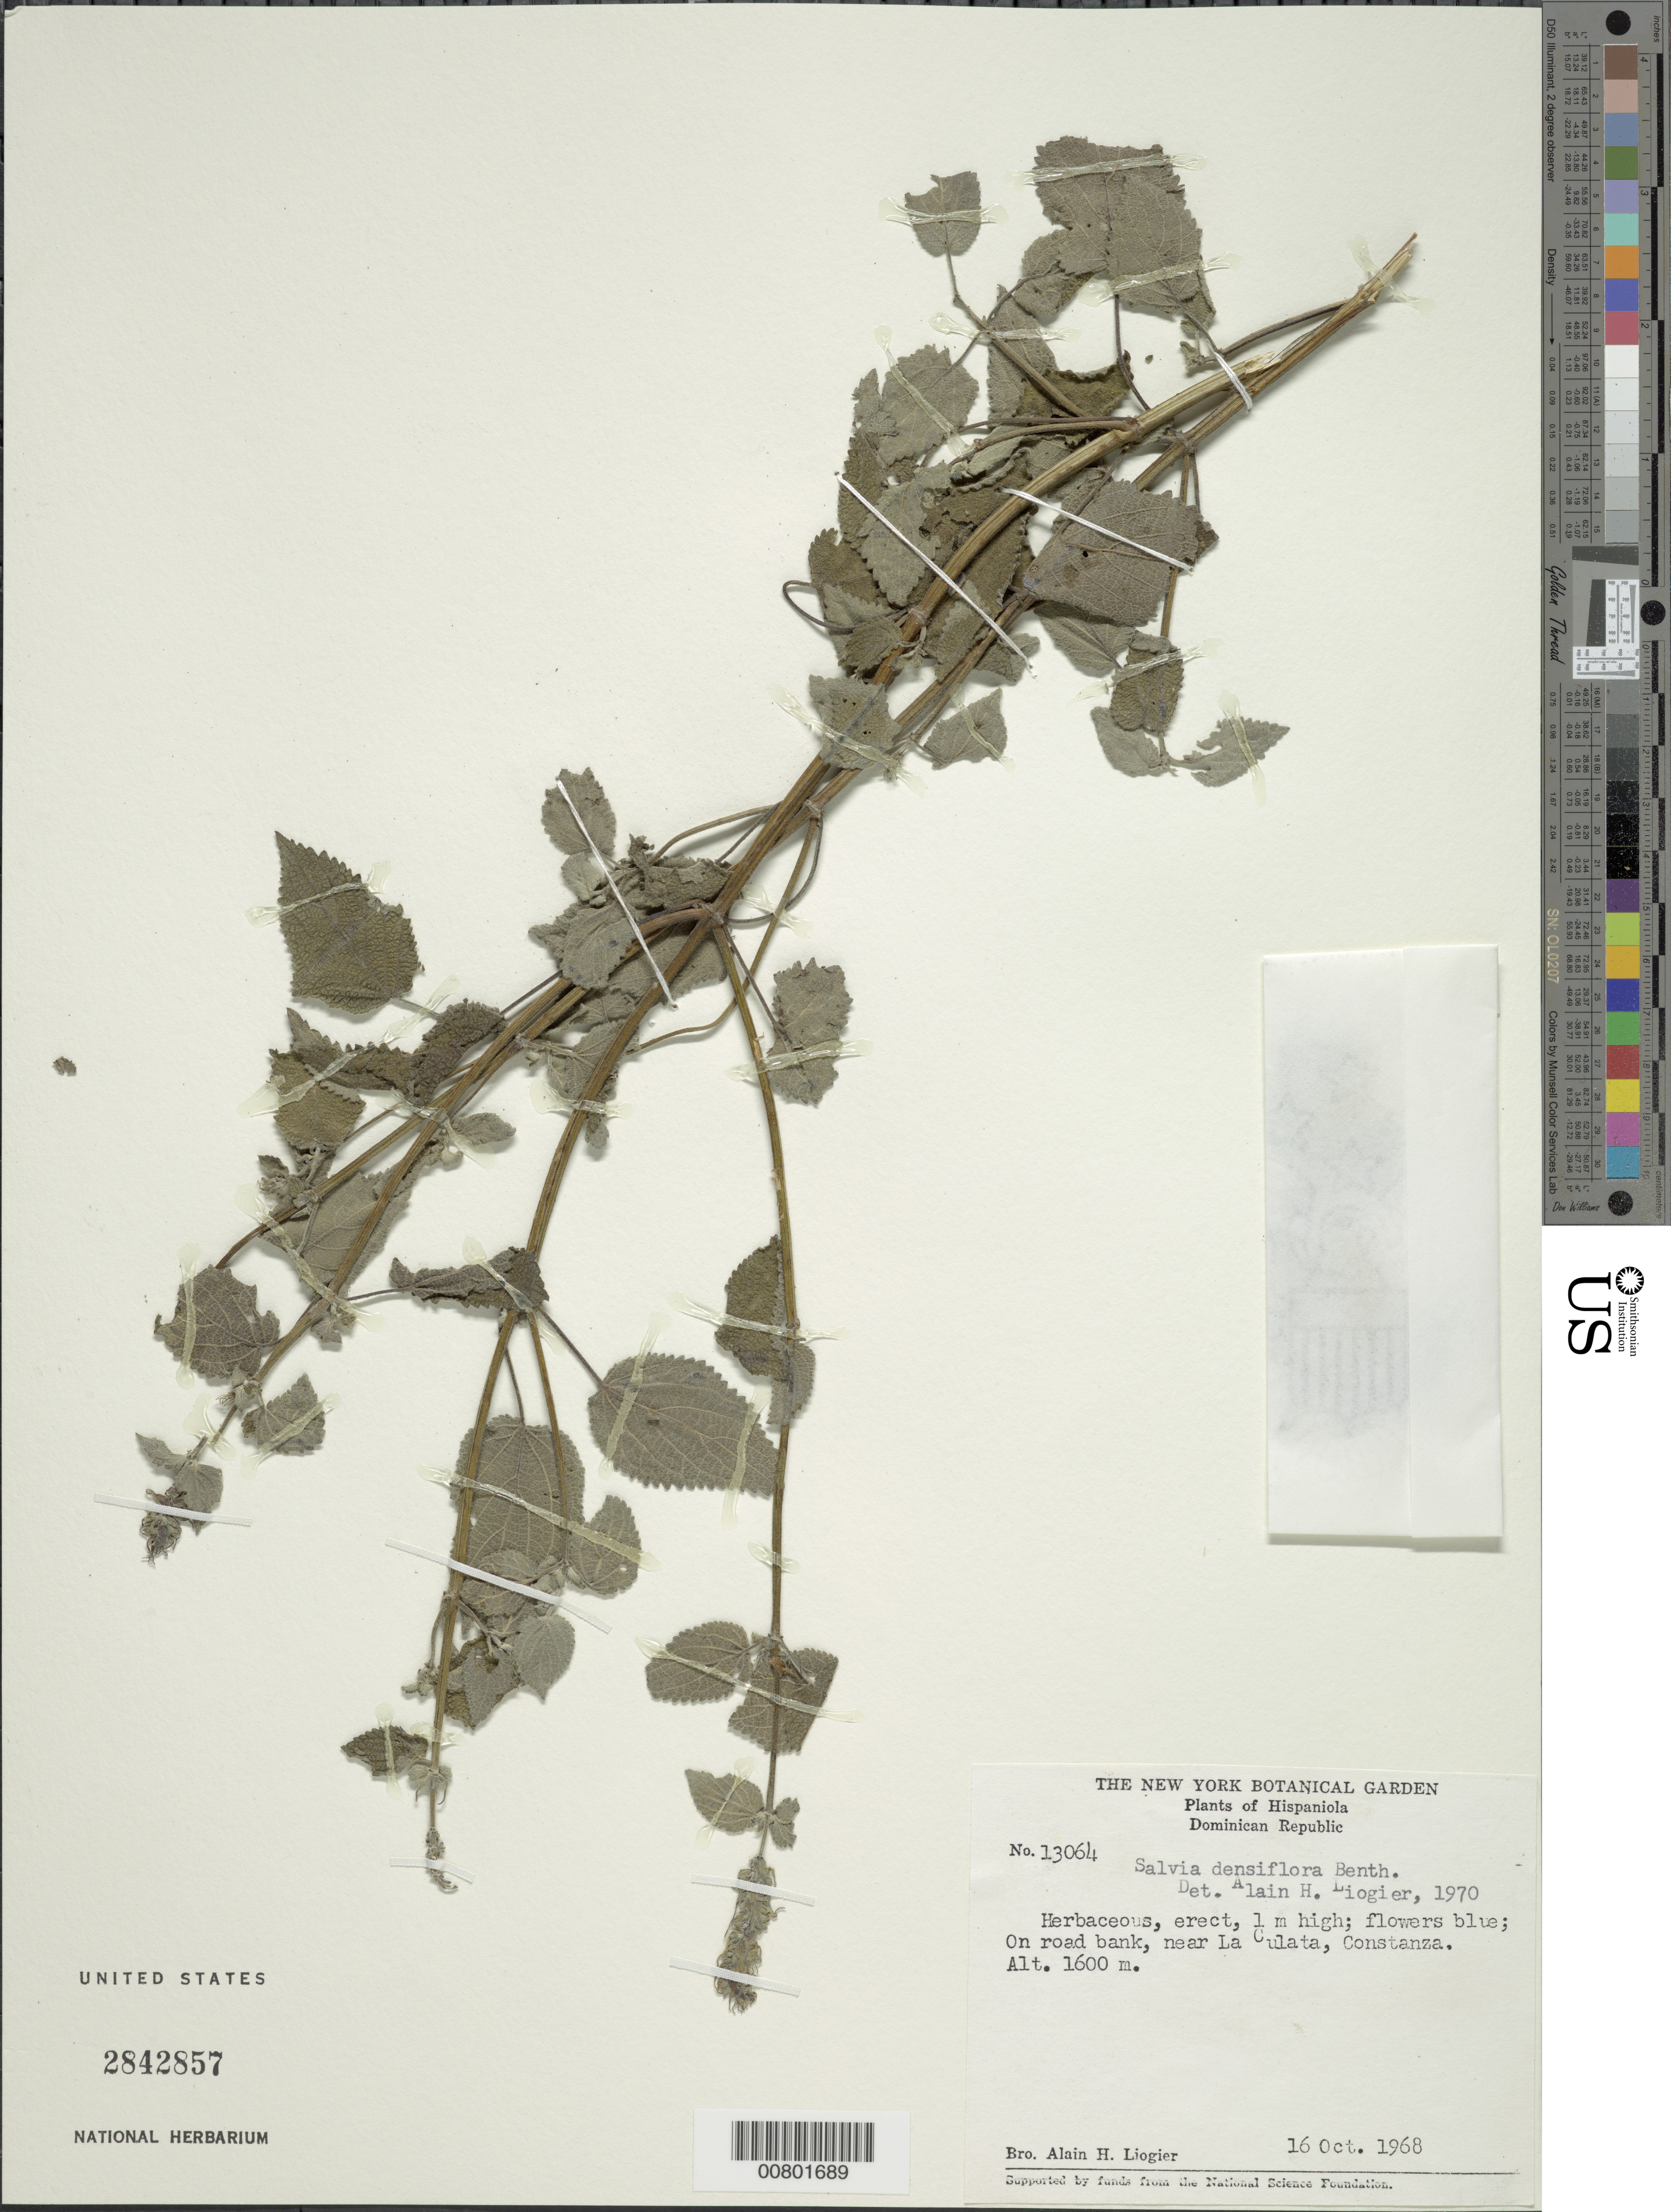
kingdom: Plantae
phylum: Tracheophyta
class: Magnoliopsida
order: Lamiales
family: Lamiaceae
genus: Salvia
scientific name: Salvia densiflora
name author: Benth.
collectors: A. H. Liogier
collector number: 13064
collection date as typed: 16 Oct 1968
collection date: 1968-10-16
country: Dominican Republic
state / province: La Vega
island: Hispaniola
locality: Near La Culata, Constanza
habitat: On road bank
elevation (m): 1600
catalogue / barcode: US 2842857